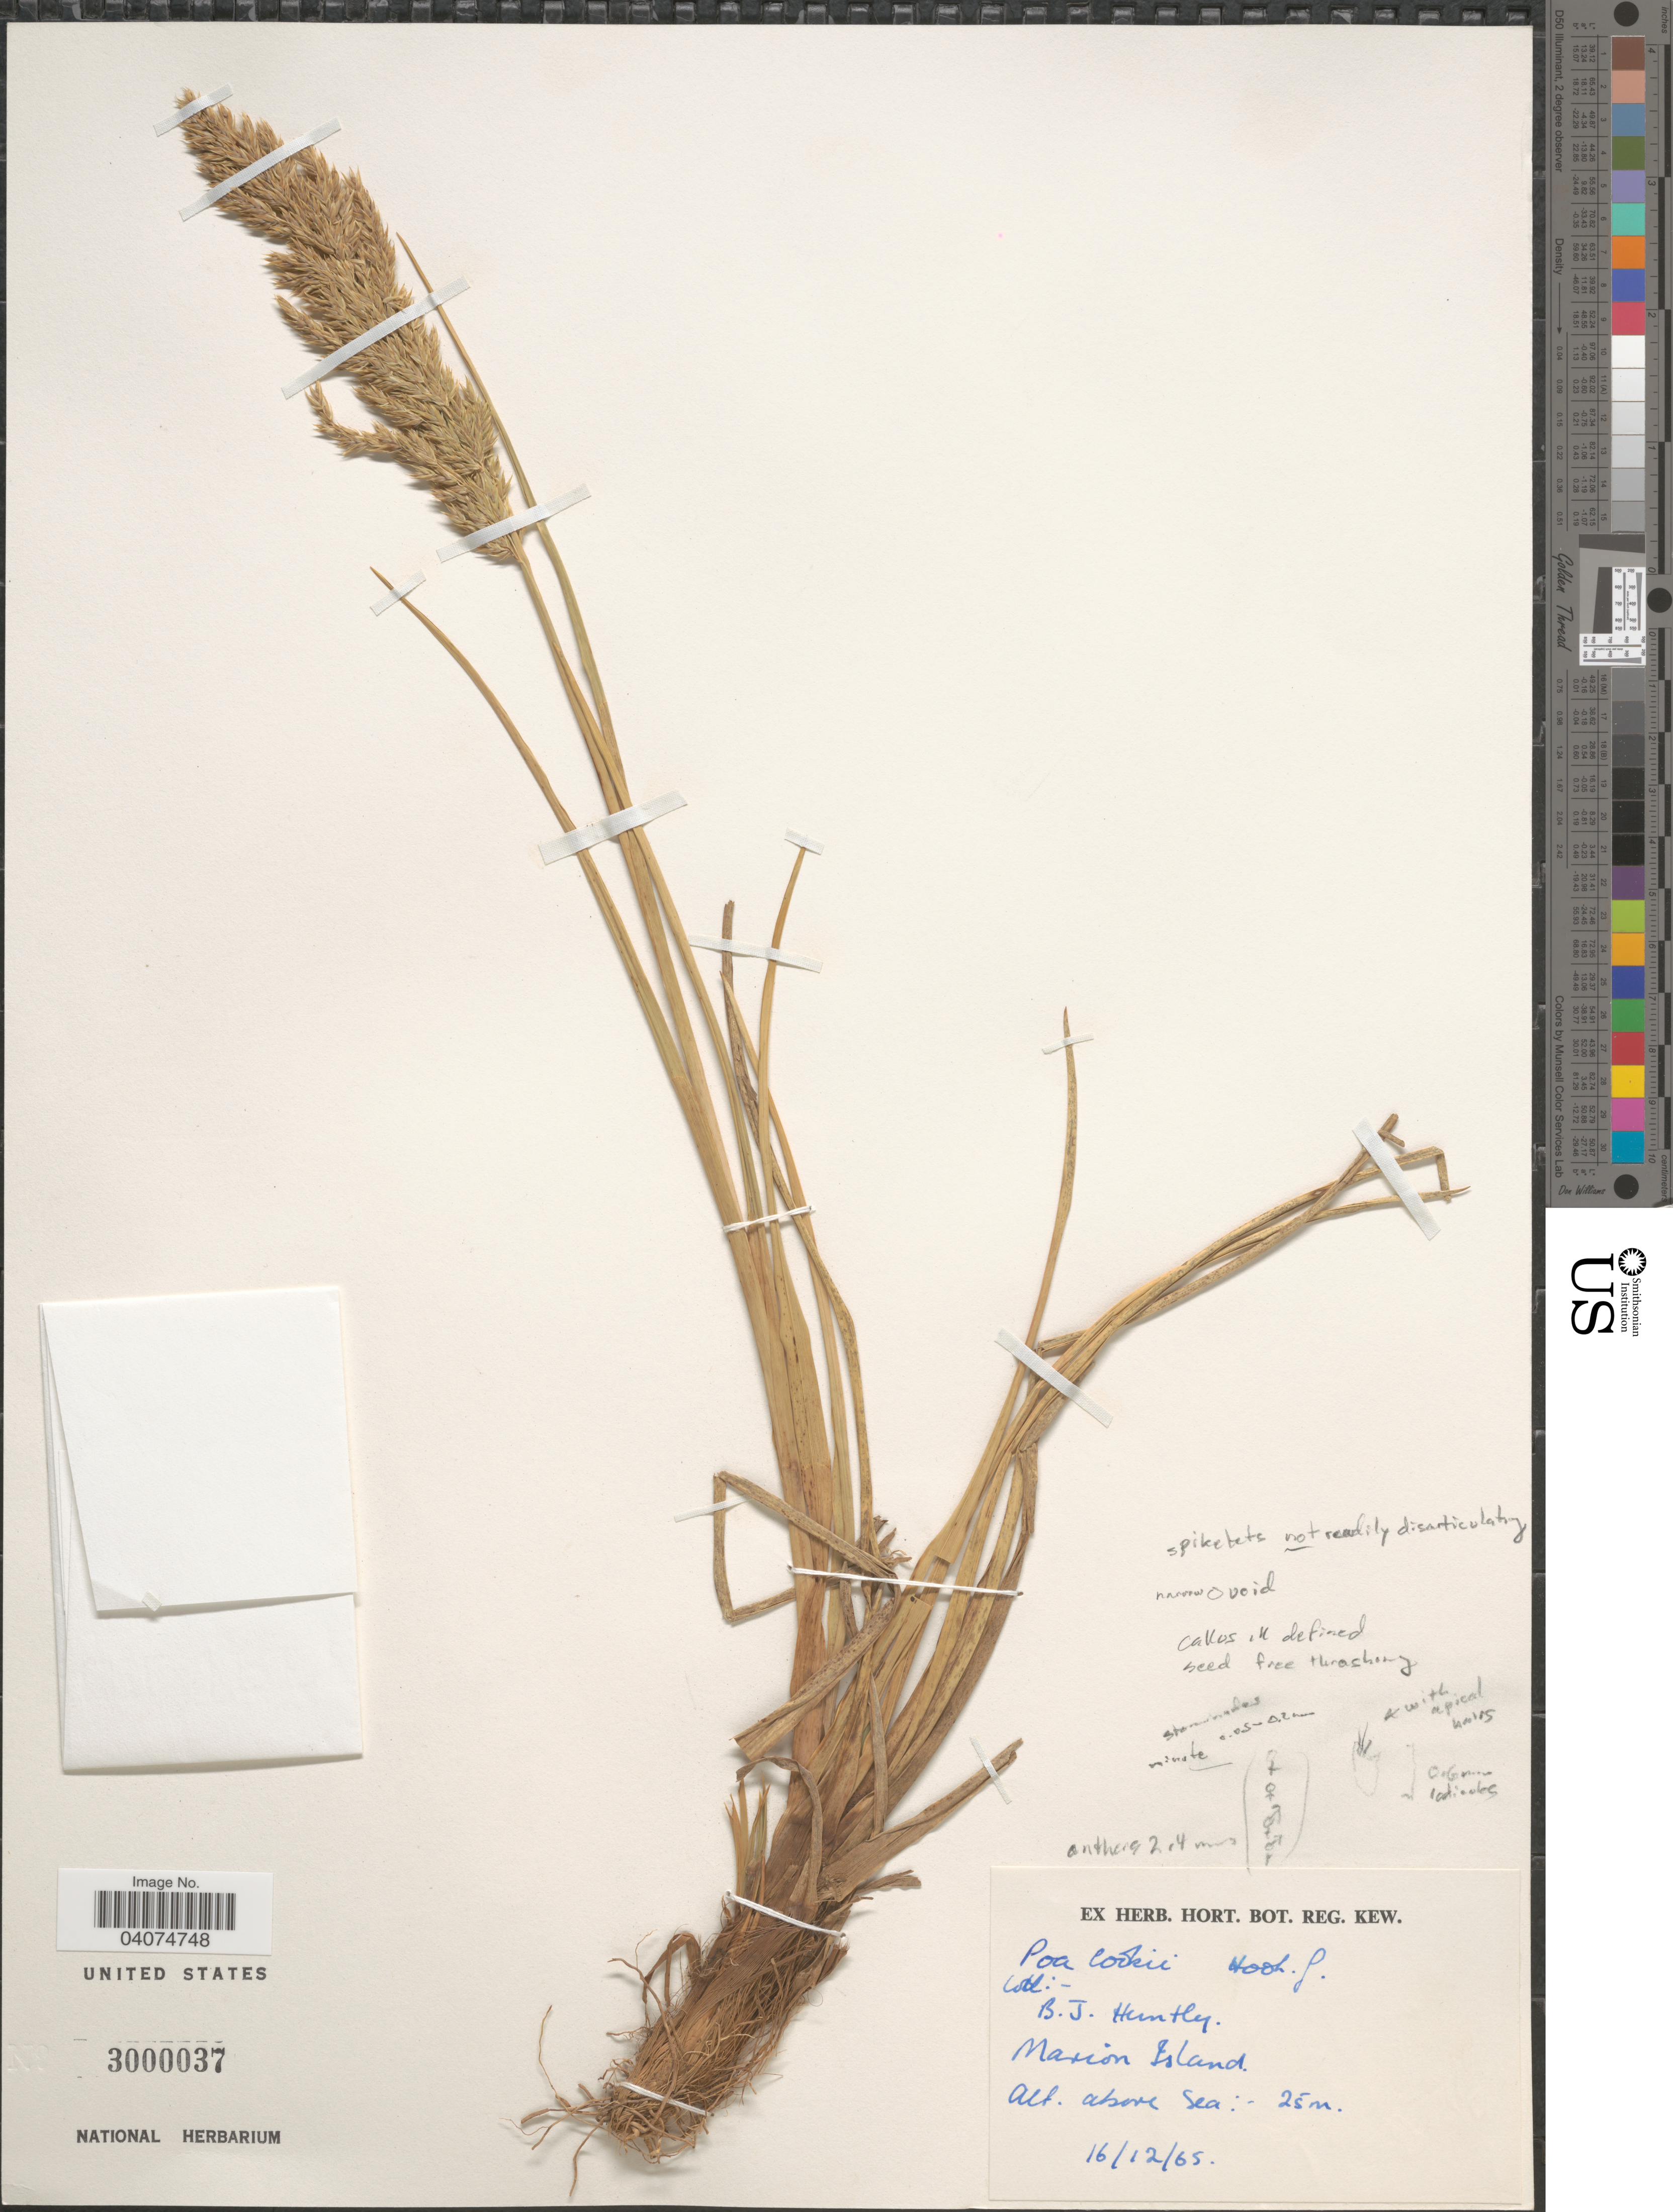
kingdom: Plantae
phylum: Tracheophyta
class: Liliopsida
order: Poales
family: Poaceae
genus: Poa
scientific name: Poa cookii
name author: (Hook. f.) Hook. f.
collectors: B. Huntley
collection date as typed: Transcribed d/m/y: 16/12/65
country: Sub-Antarctic Islands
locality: Marion Island.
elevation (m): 25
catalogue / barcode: US 3000037